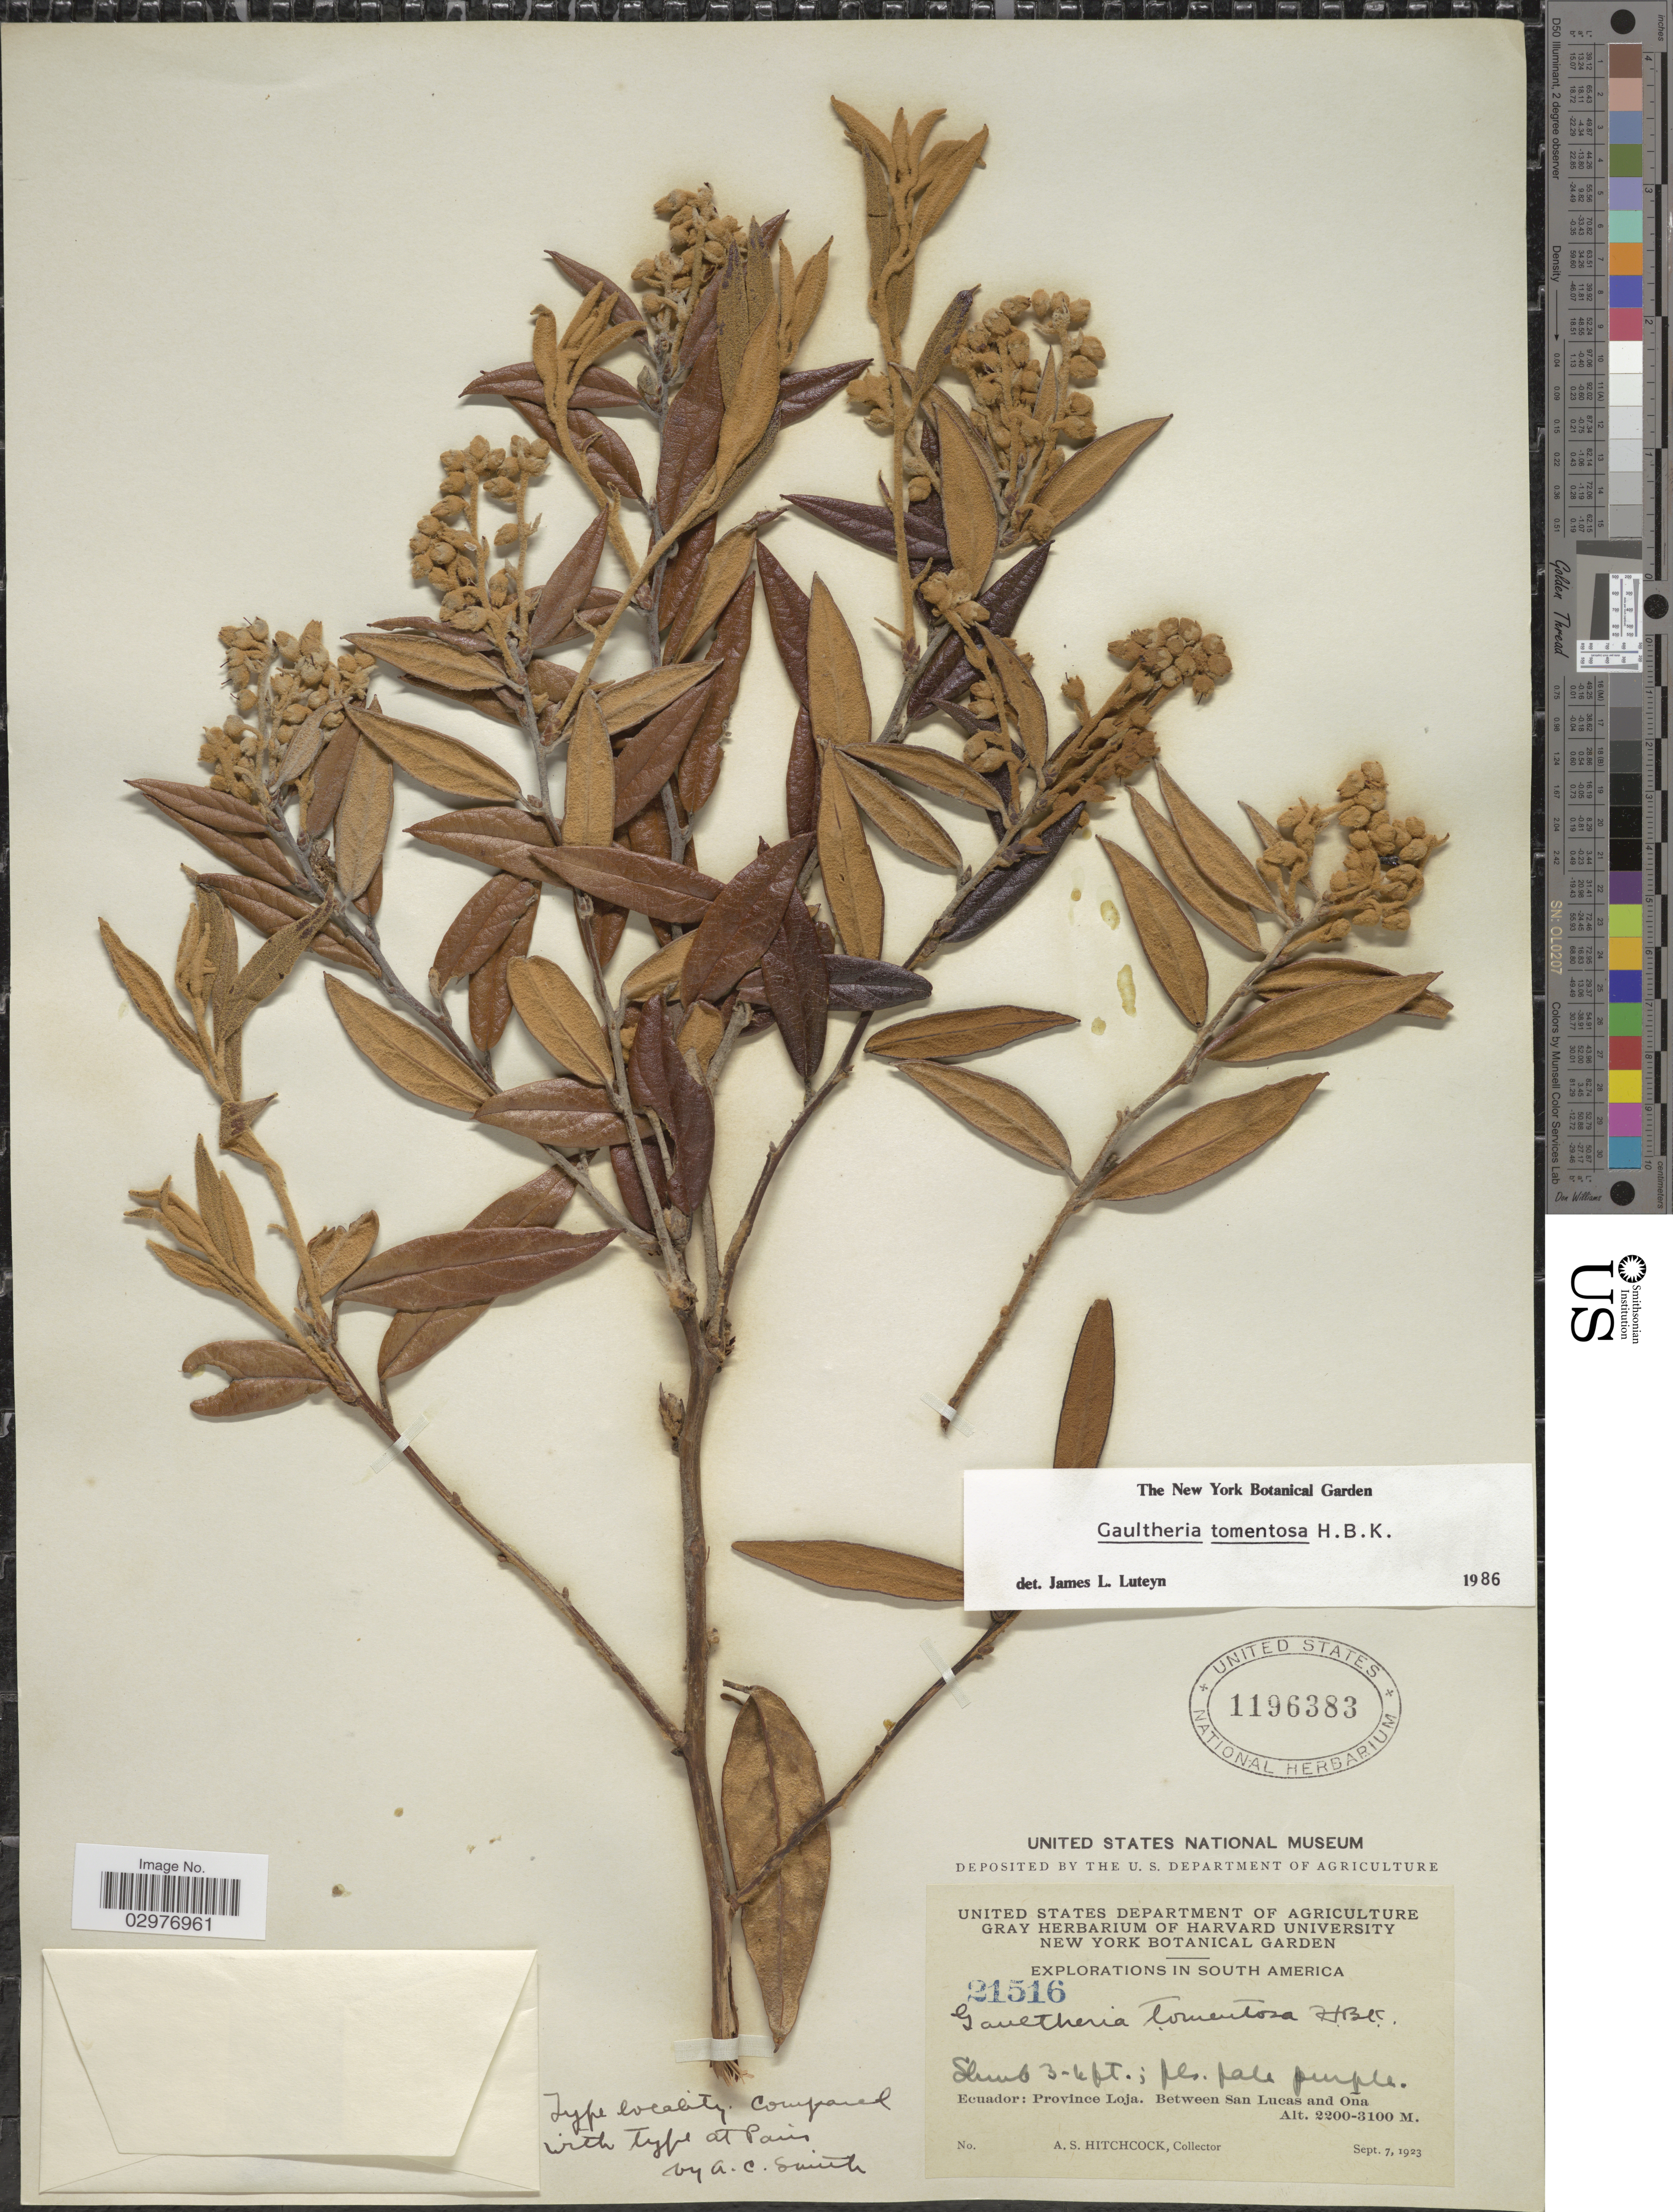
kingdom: Plantae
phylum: Tracheophyta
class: Magnoliopsida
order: Ericales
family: Ericaceae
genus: Gaultheria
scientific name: Gaultheria tomentosa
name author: Kunth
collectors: A. S. Hitchcock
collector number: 21516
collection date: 1923-09-07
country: Ecuador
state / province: Loja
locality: South America. Province Loja. Between San Lucas and Oña.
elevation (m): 2200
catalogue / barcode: US 1196383